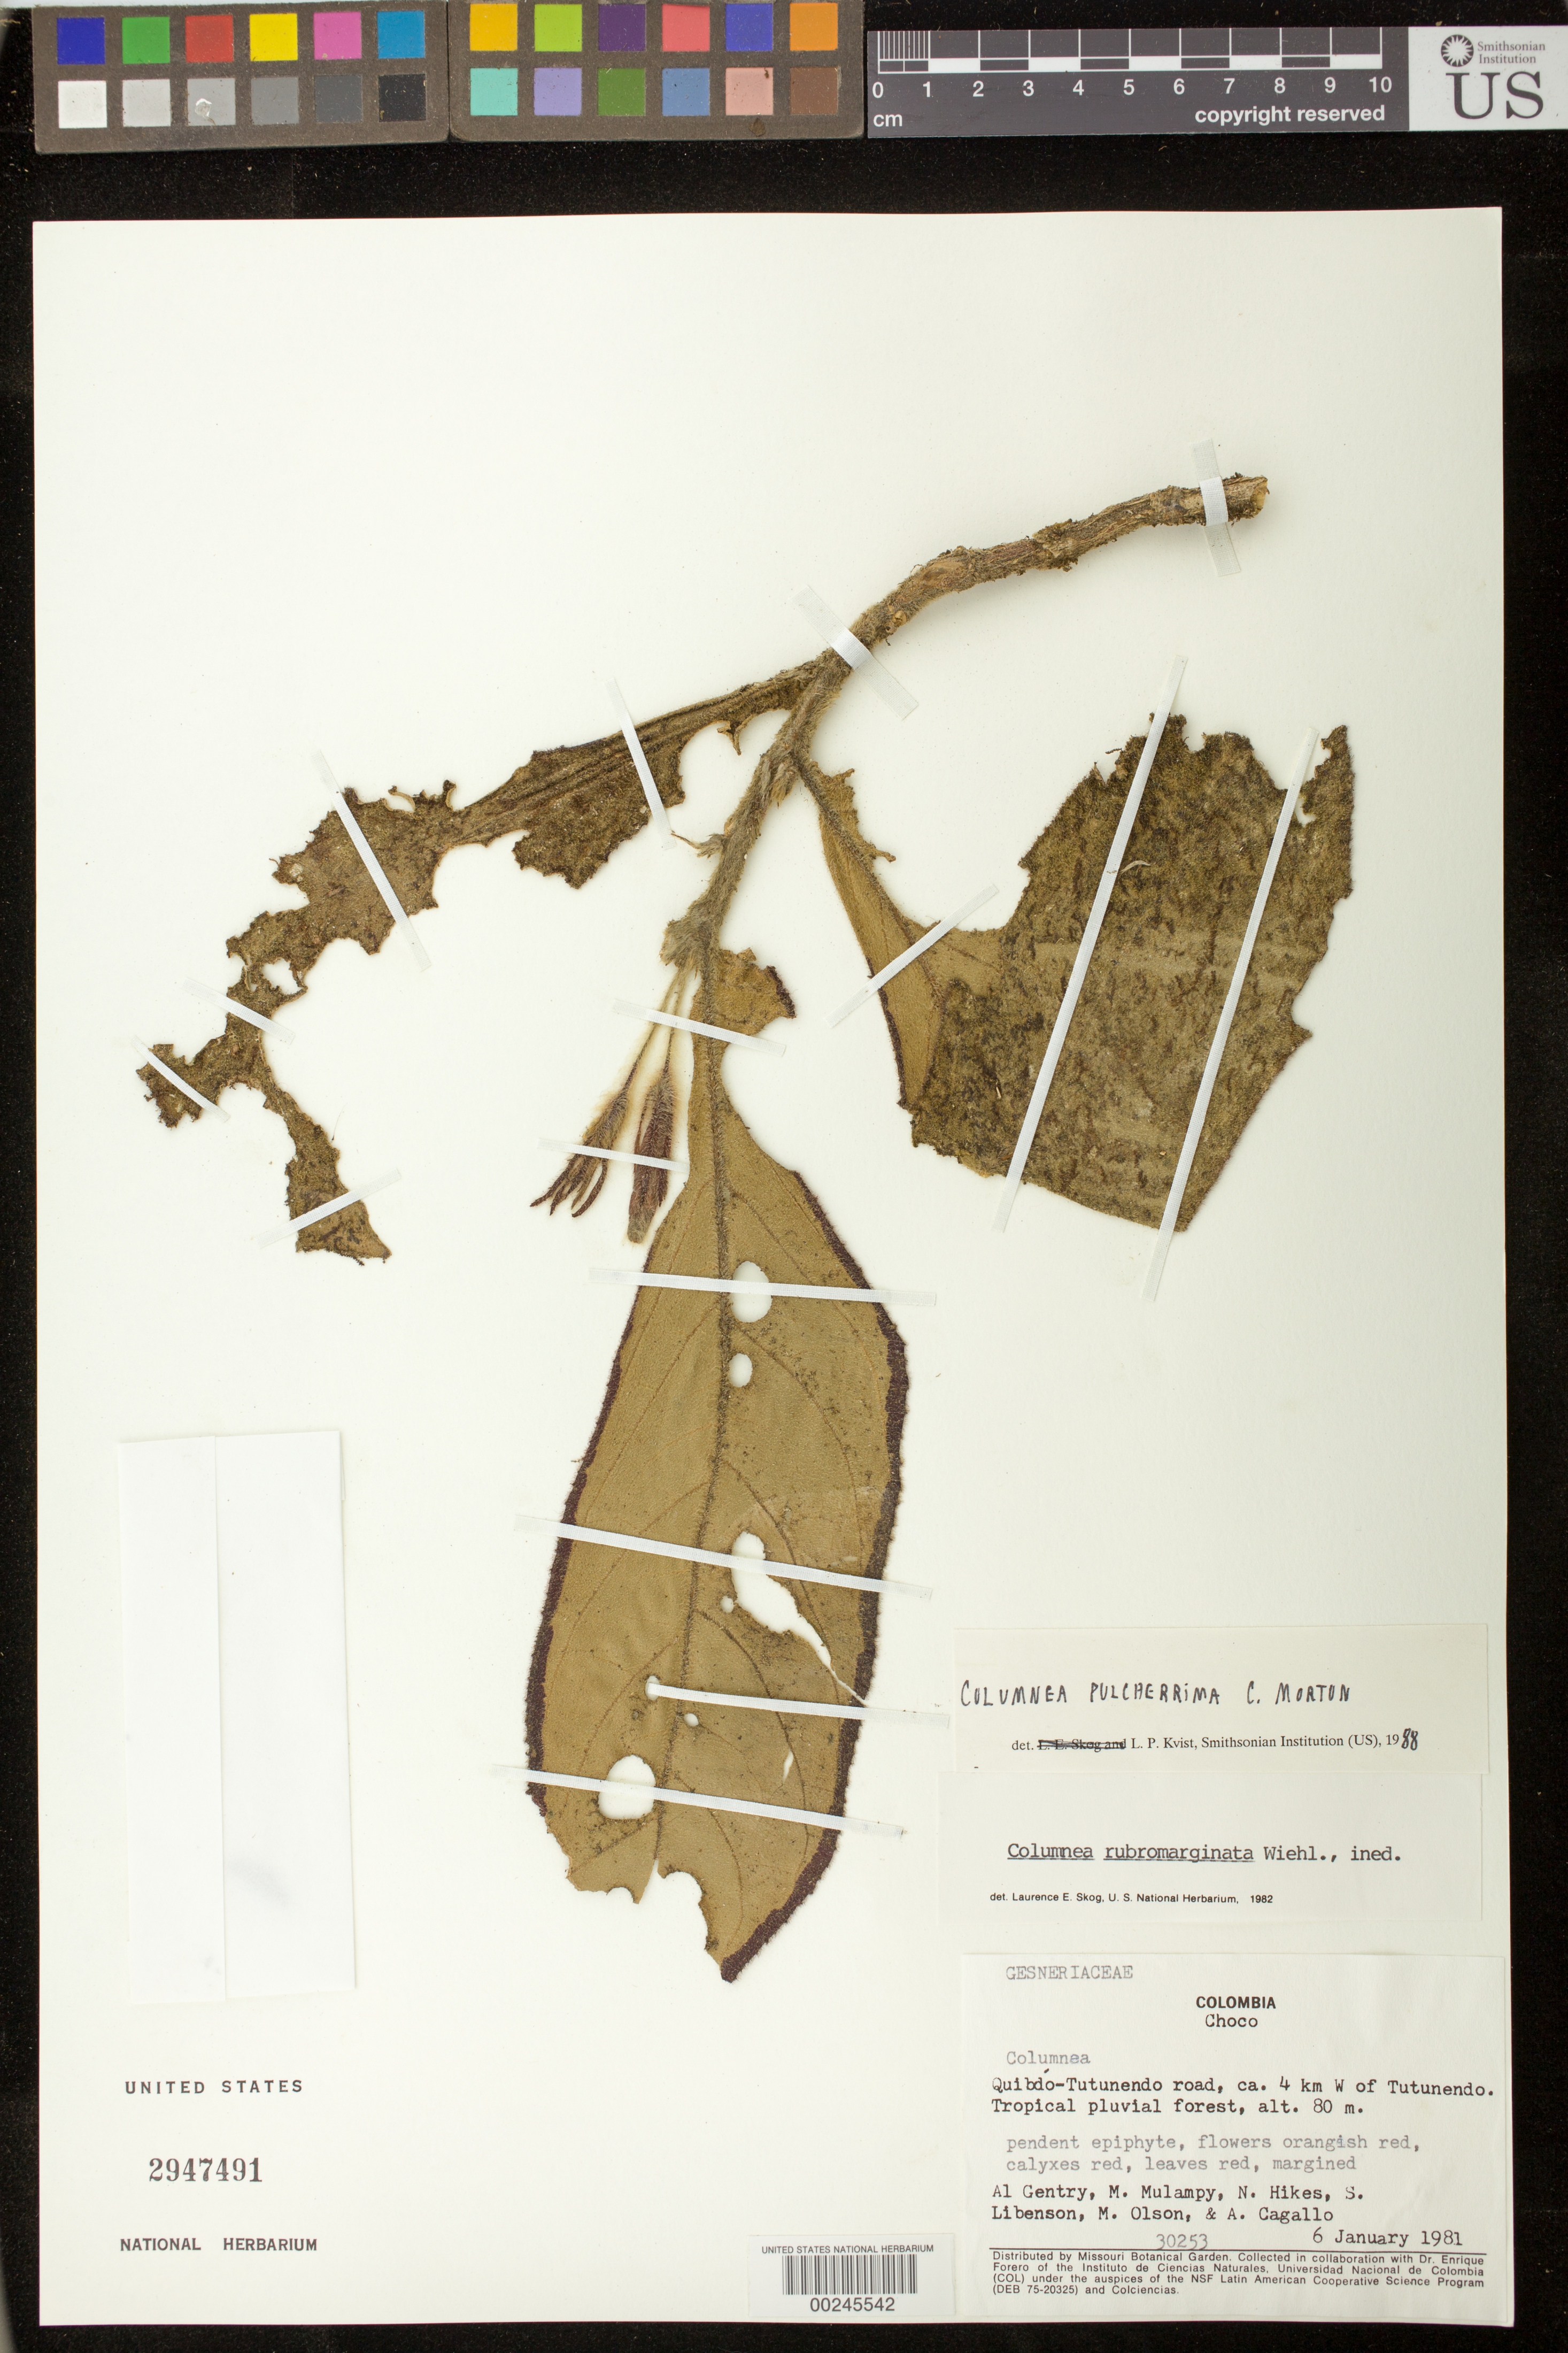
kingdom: Plantae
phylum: Tracheophyta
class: Magnoliopsida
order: Lamiales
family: Gesneriaceae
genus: Columnea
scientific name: Columnea pulcherrima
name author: C.V. Morton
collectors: A. H. Gentry, M. Mulampy, N. Hikes, S. Libenson, M. Olson & A. Cagallo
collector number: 30253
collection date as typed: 06 Jan 1981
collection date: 1981-01-06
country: Colombia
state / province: Chocó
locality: Quibdo-Tutunendo road, ca 4 km W of Tutunendo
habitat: Tropical pluvial forest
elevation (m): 80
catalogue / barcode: US 2947491